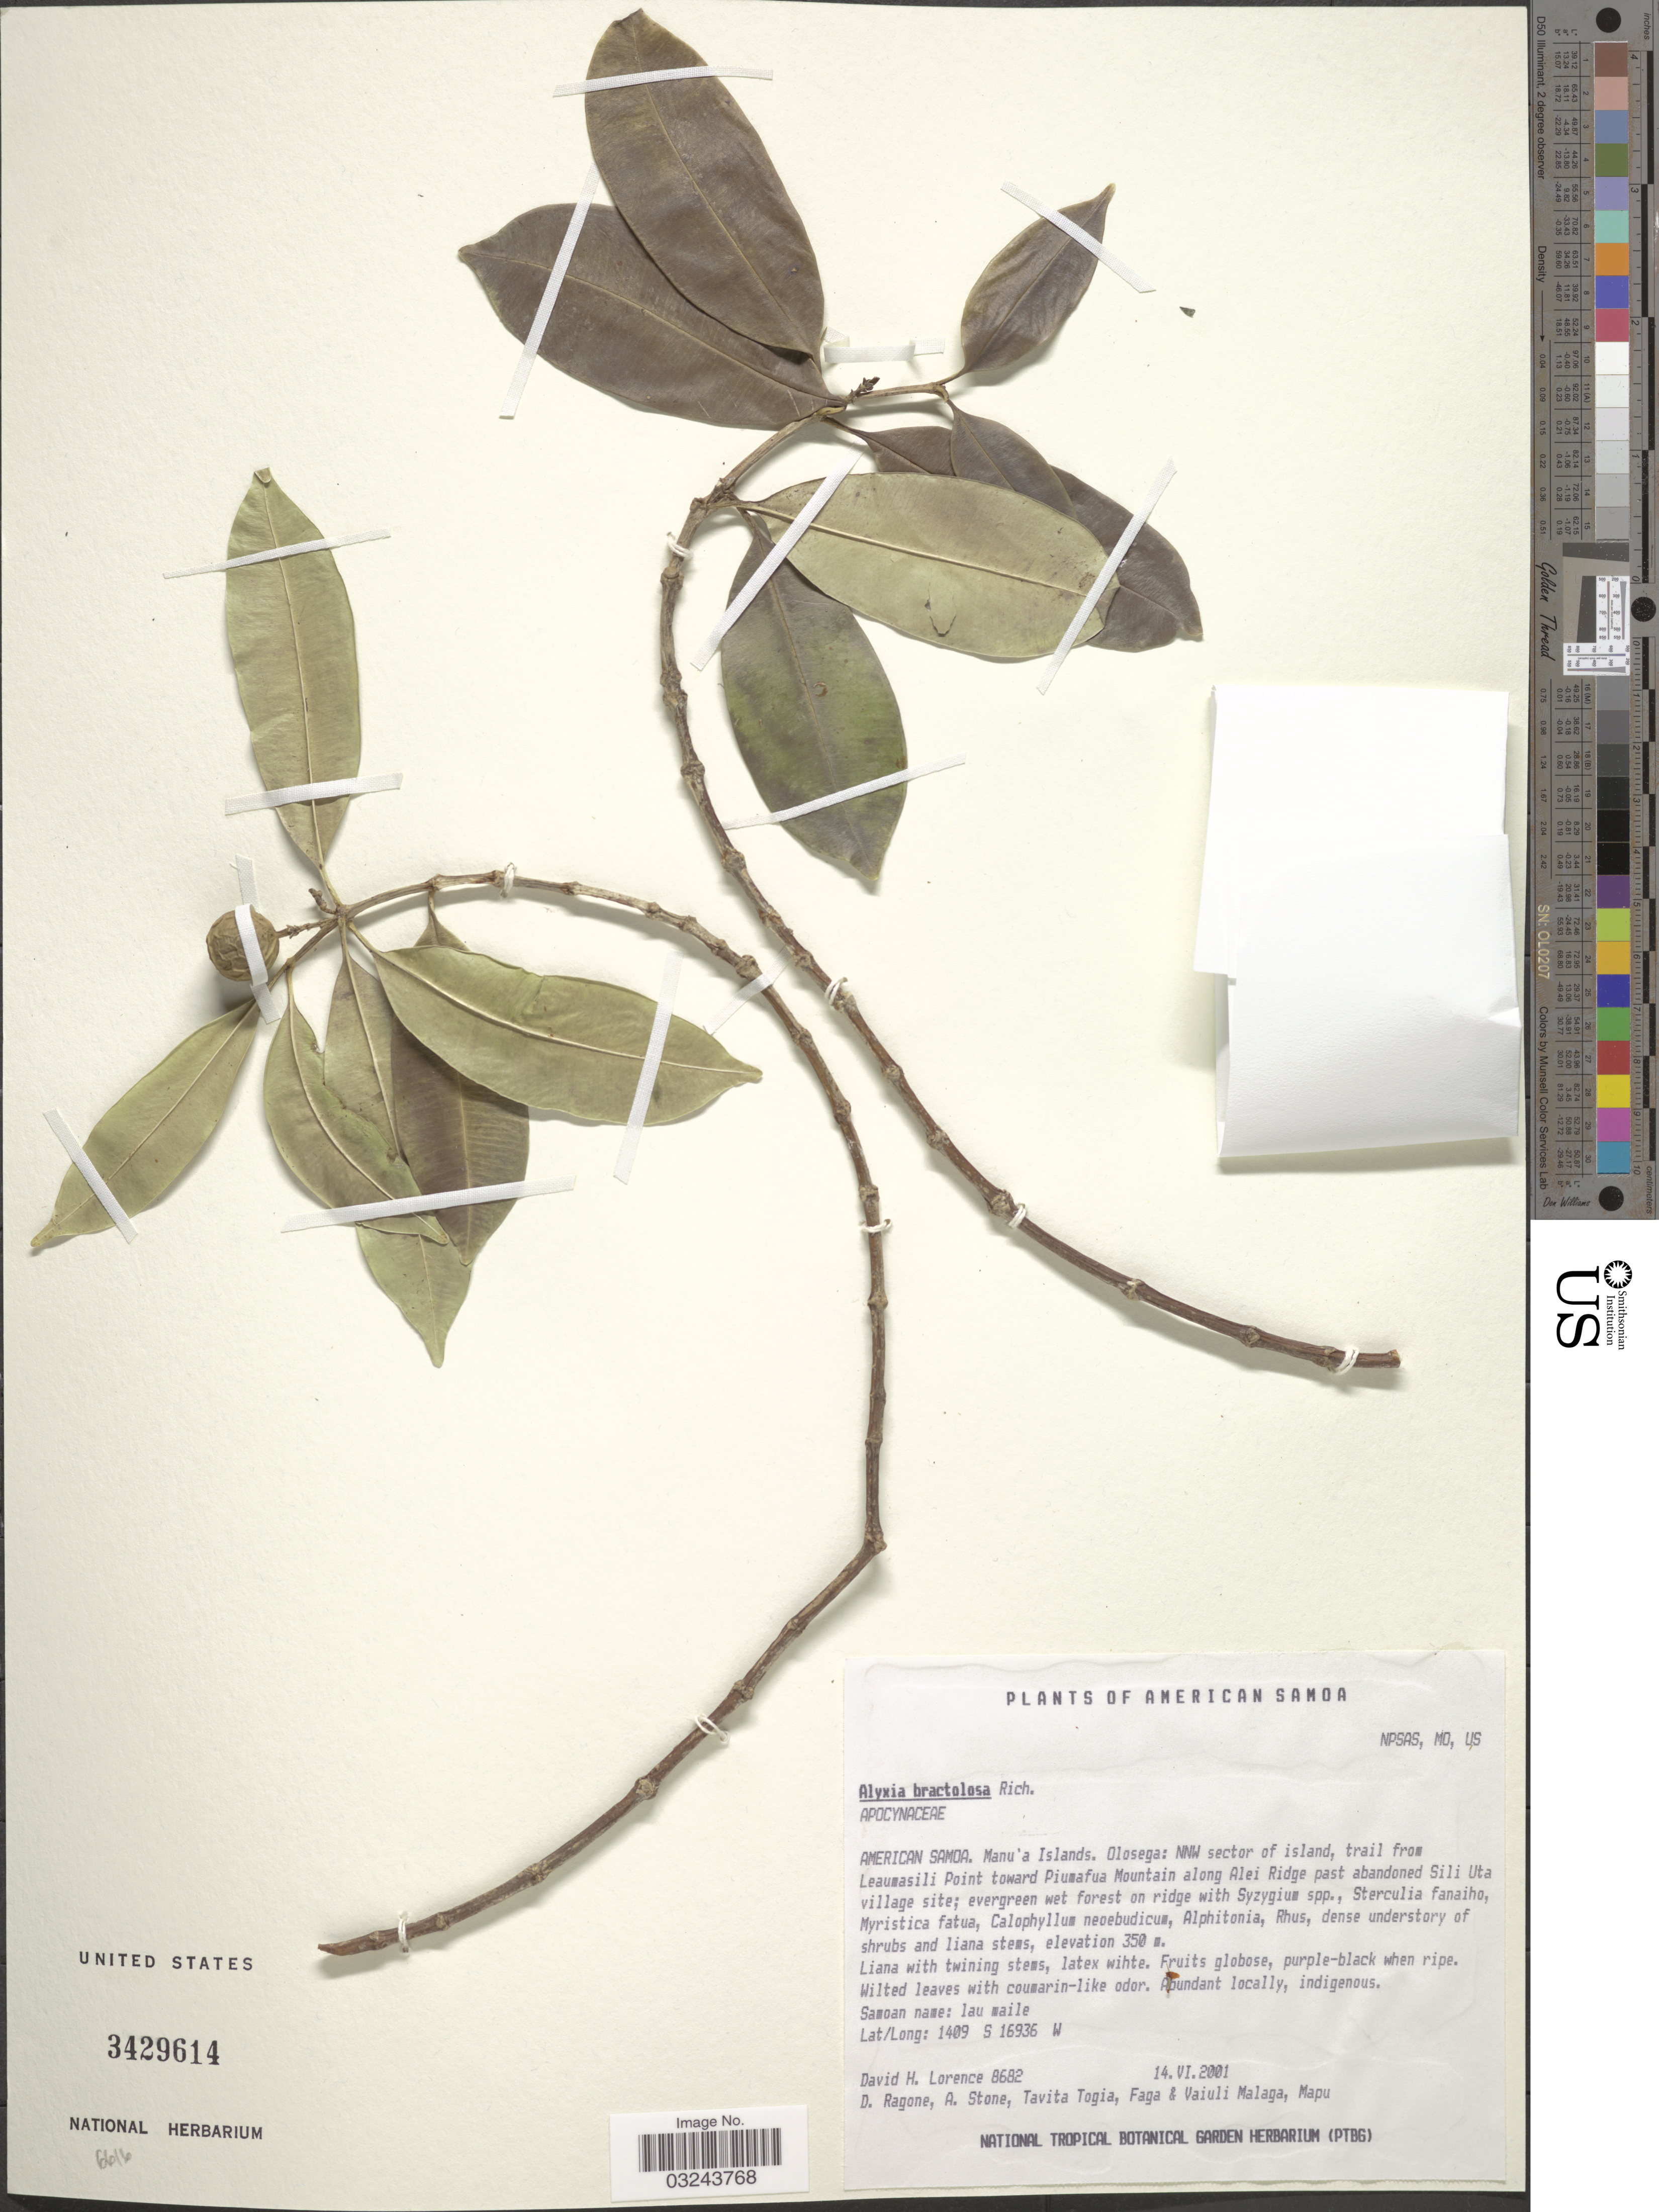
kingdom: Plantae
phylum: Tracheophyta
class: Magnoliopsida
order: Gentianales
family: Apocynaceae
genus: Alyxia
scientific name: Alyxia bracteolosa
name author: W.P. Rich ex A. Gray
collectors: D. Lorence, D. Ragone, A. Stone, T. Togia & et al.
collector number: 8682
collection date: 2001-06-14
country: American Samoa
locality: Manu'a Islands. Olosega: NNW sector of island, trail from Leaumasili Point toward Piumafua Mountain along Alei Ridge past abandoned Sili Uta village site.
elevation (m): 350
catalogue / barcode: US 3429614